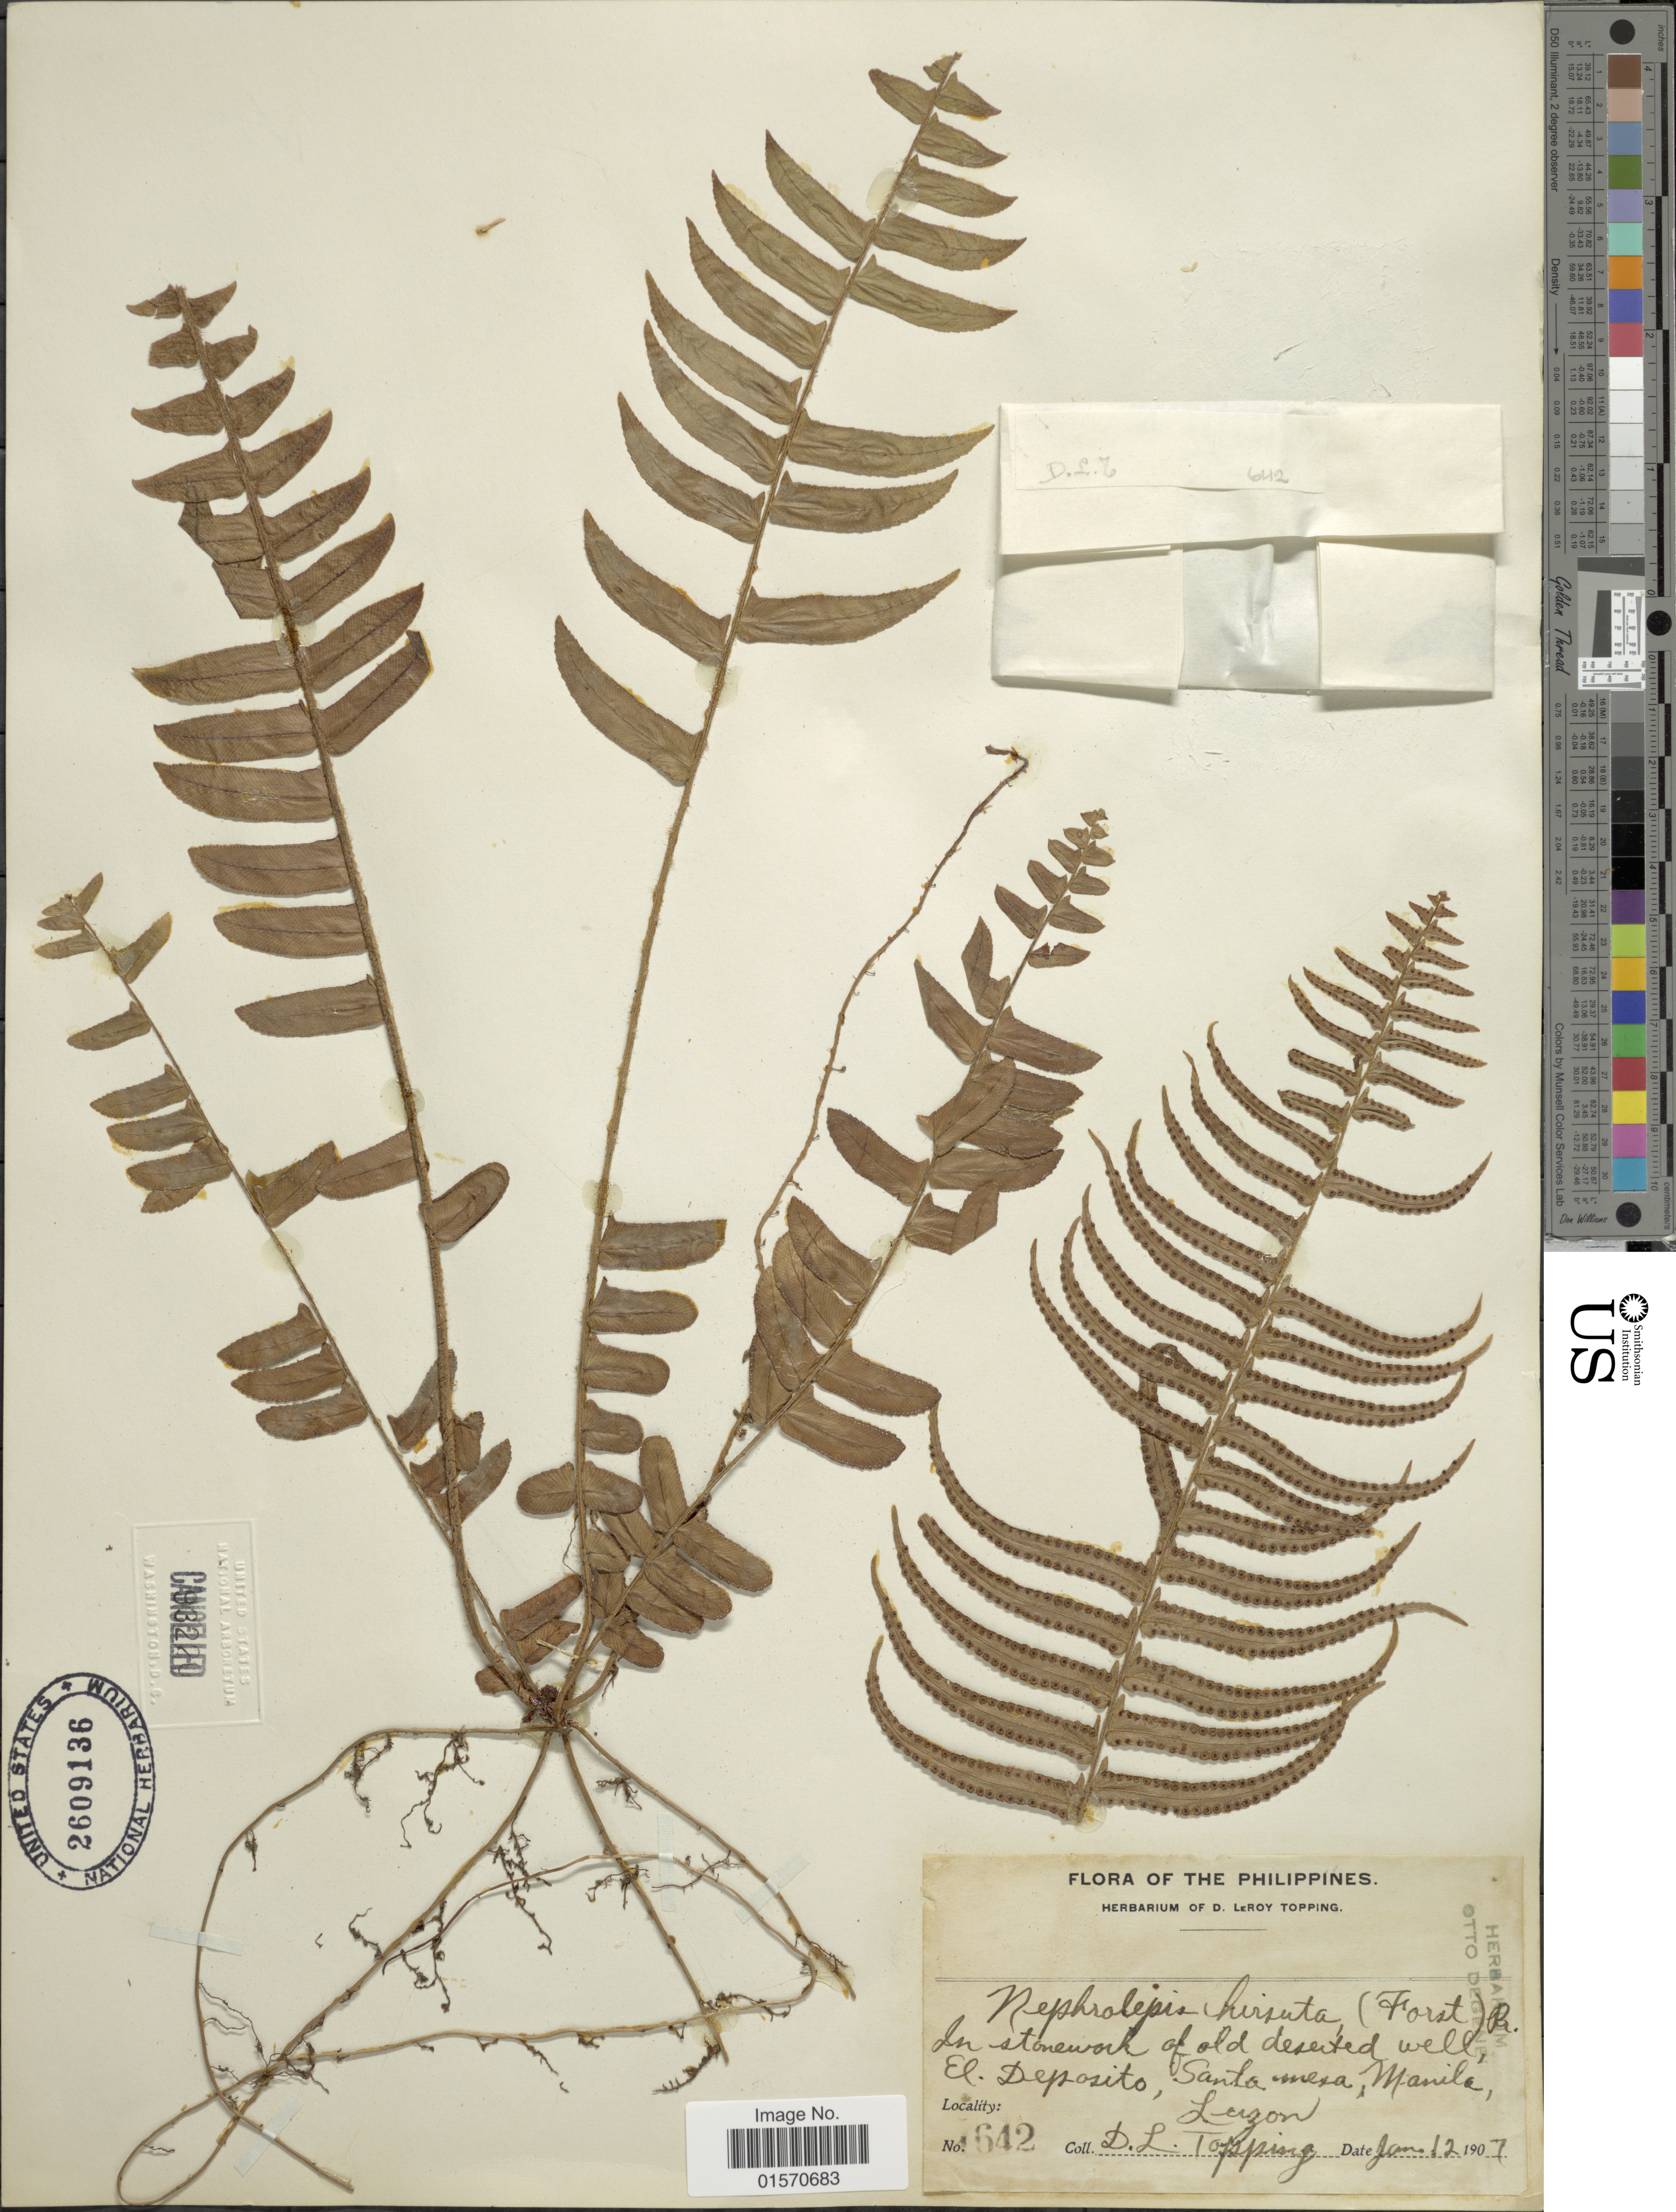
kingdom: Plantae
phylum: Tracheophyta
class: Polypodiopsida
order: Polypodiales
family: Nephrolepidaceae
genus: Nephrolepis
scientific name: Nephrolepis multiflora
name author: (Roxb.) F.M. Jarrett ex C.V. Morton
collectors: D. L. Topping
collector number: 4642*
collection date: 1907-01-12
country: Philippines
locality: In stonework of old deserted well, El. Deposito, Santa Mesa, Manila, Luzon.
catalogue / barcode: US 2609136